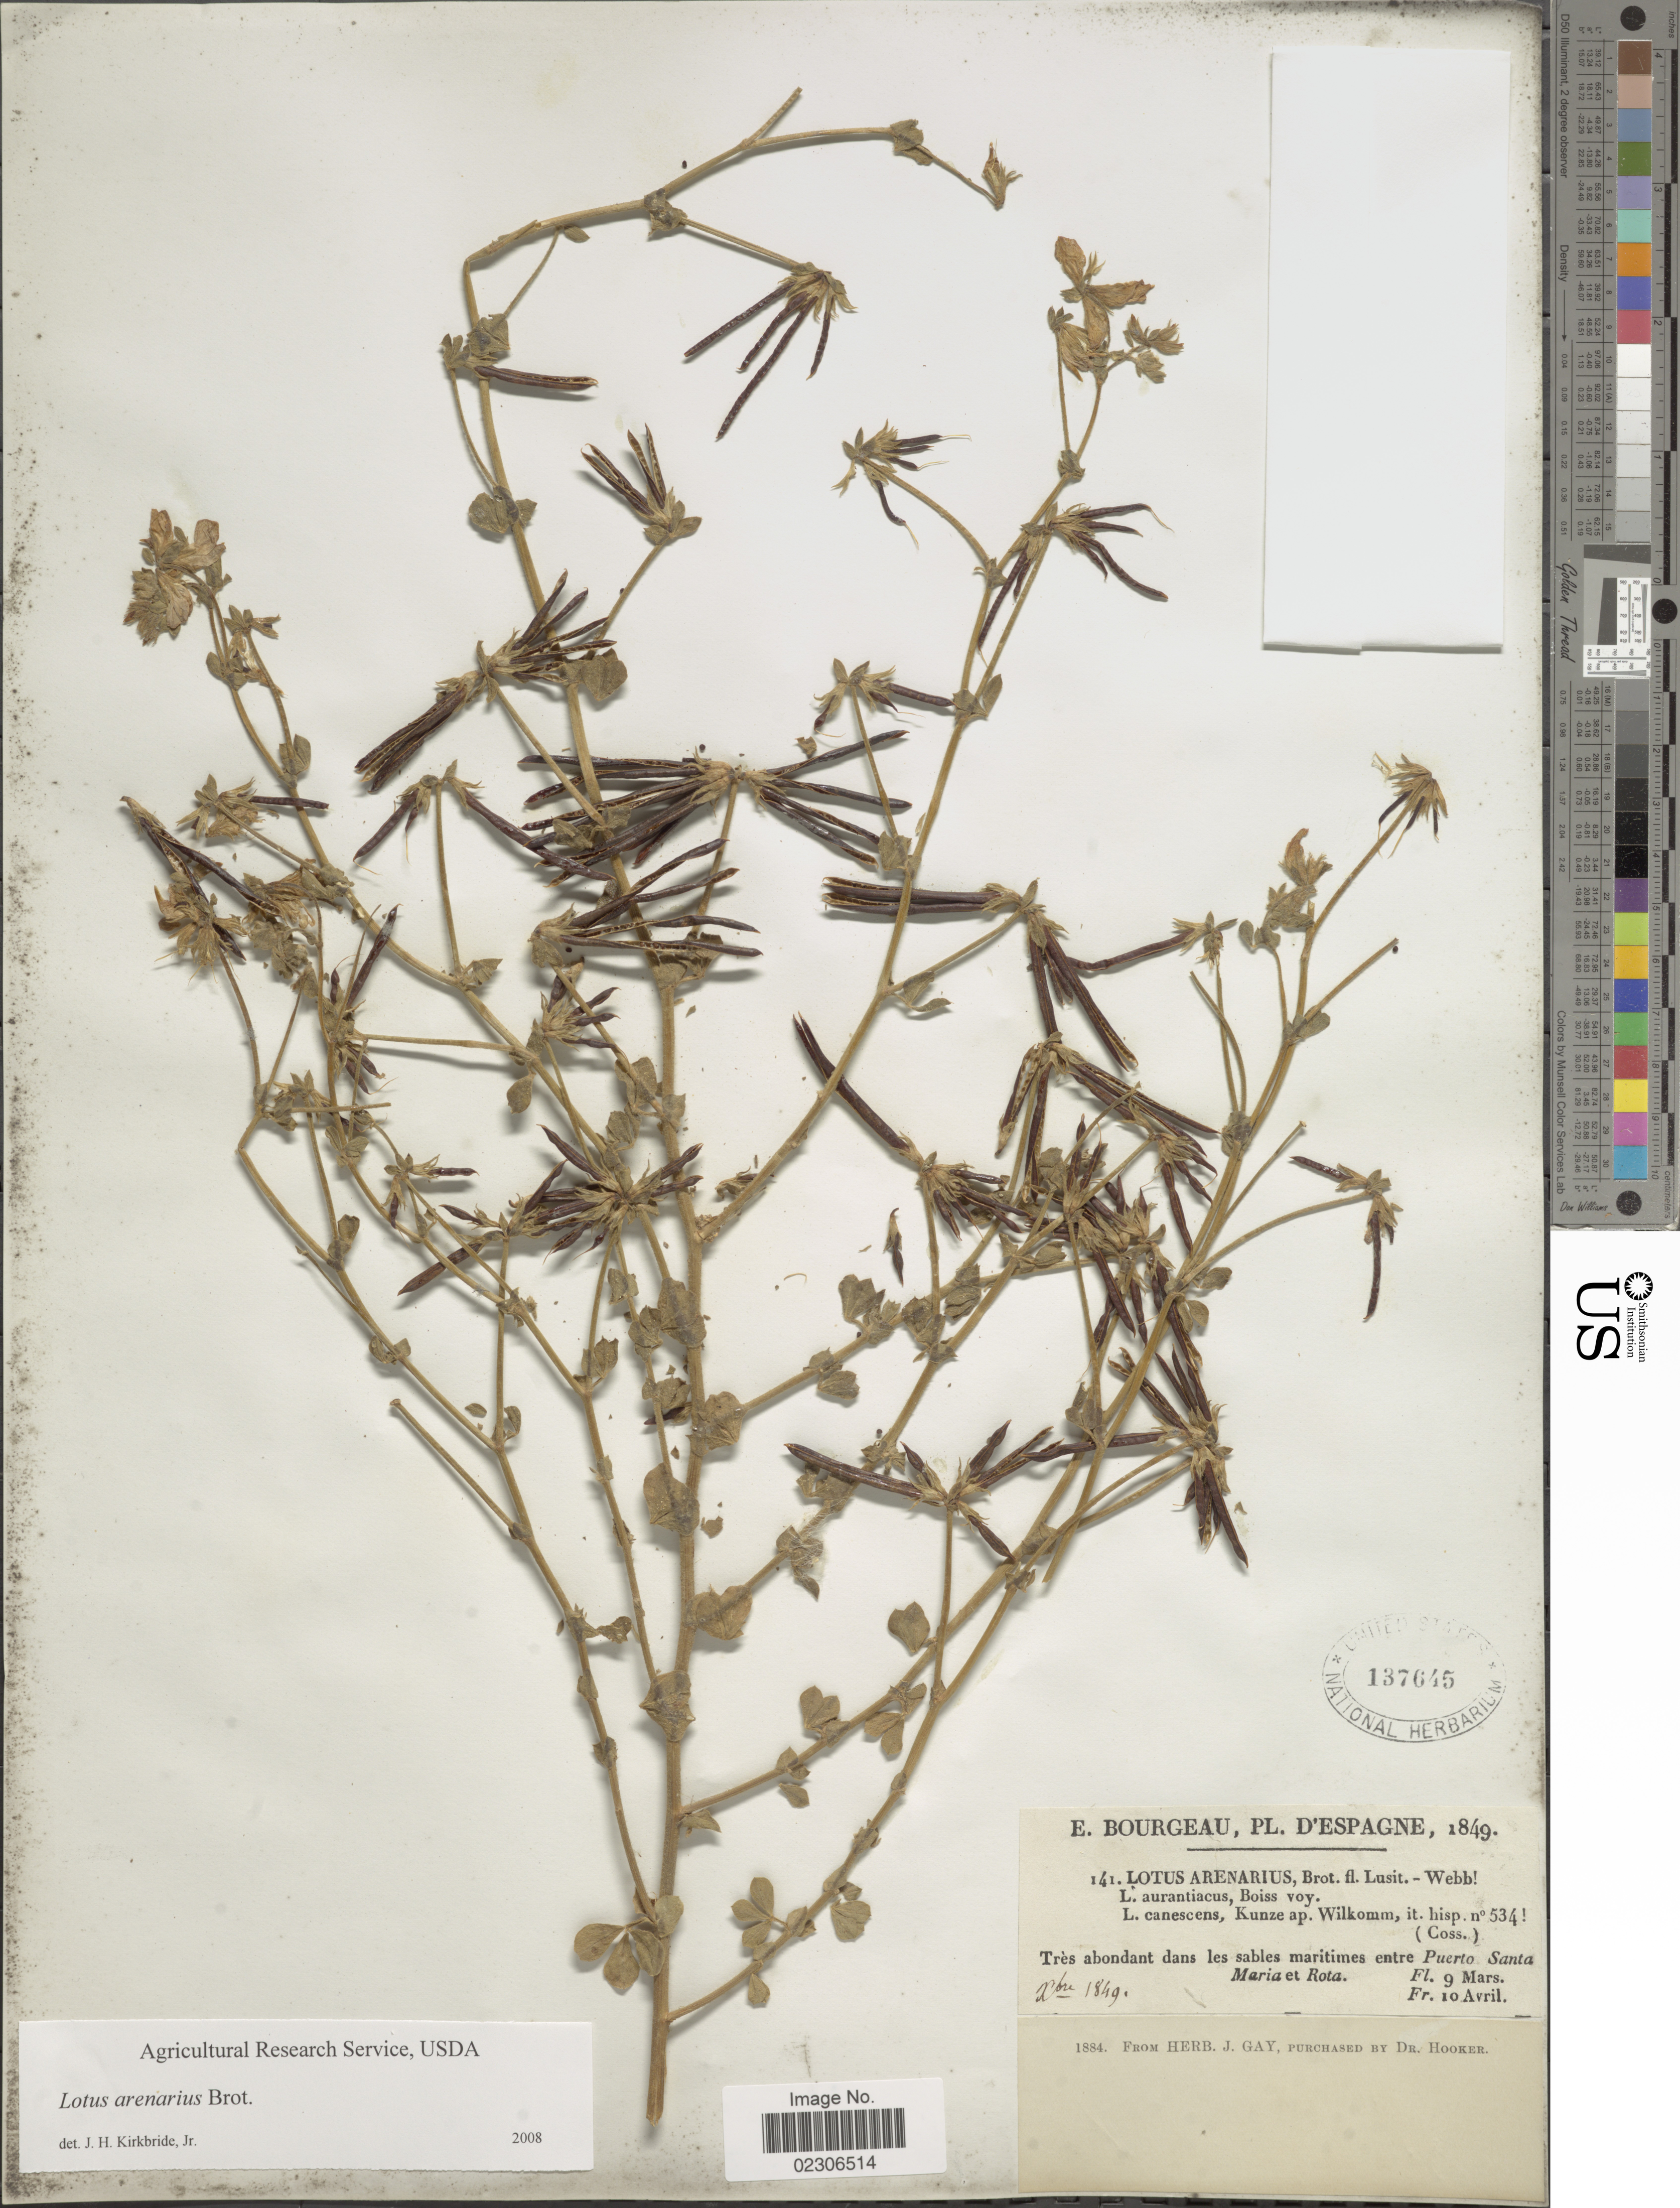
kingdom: Plantae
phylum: Tracheophyta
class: Magnoliopsida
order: Fabales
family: Fabaceae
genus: Lotus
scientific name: Lotus arenarius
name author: Brot.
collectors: E. Bourgeau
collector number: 141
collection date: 1849-12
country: Spain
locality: Entre Puerto Santa Maria et Rota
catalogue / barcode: US 137645